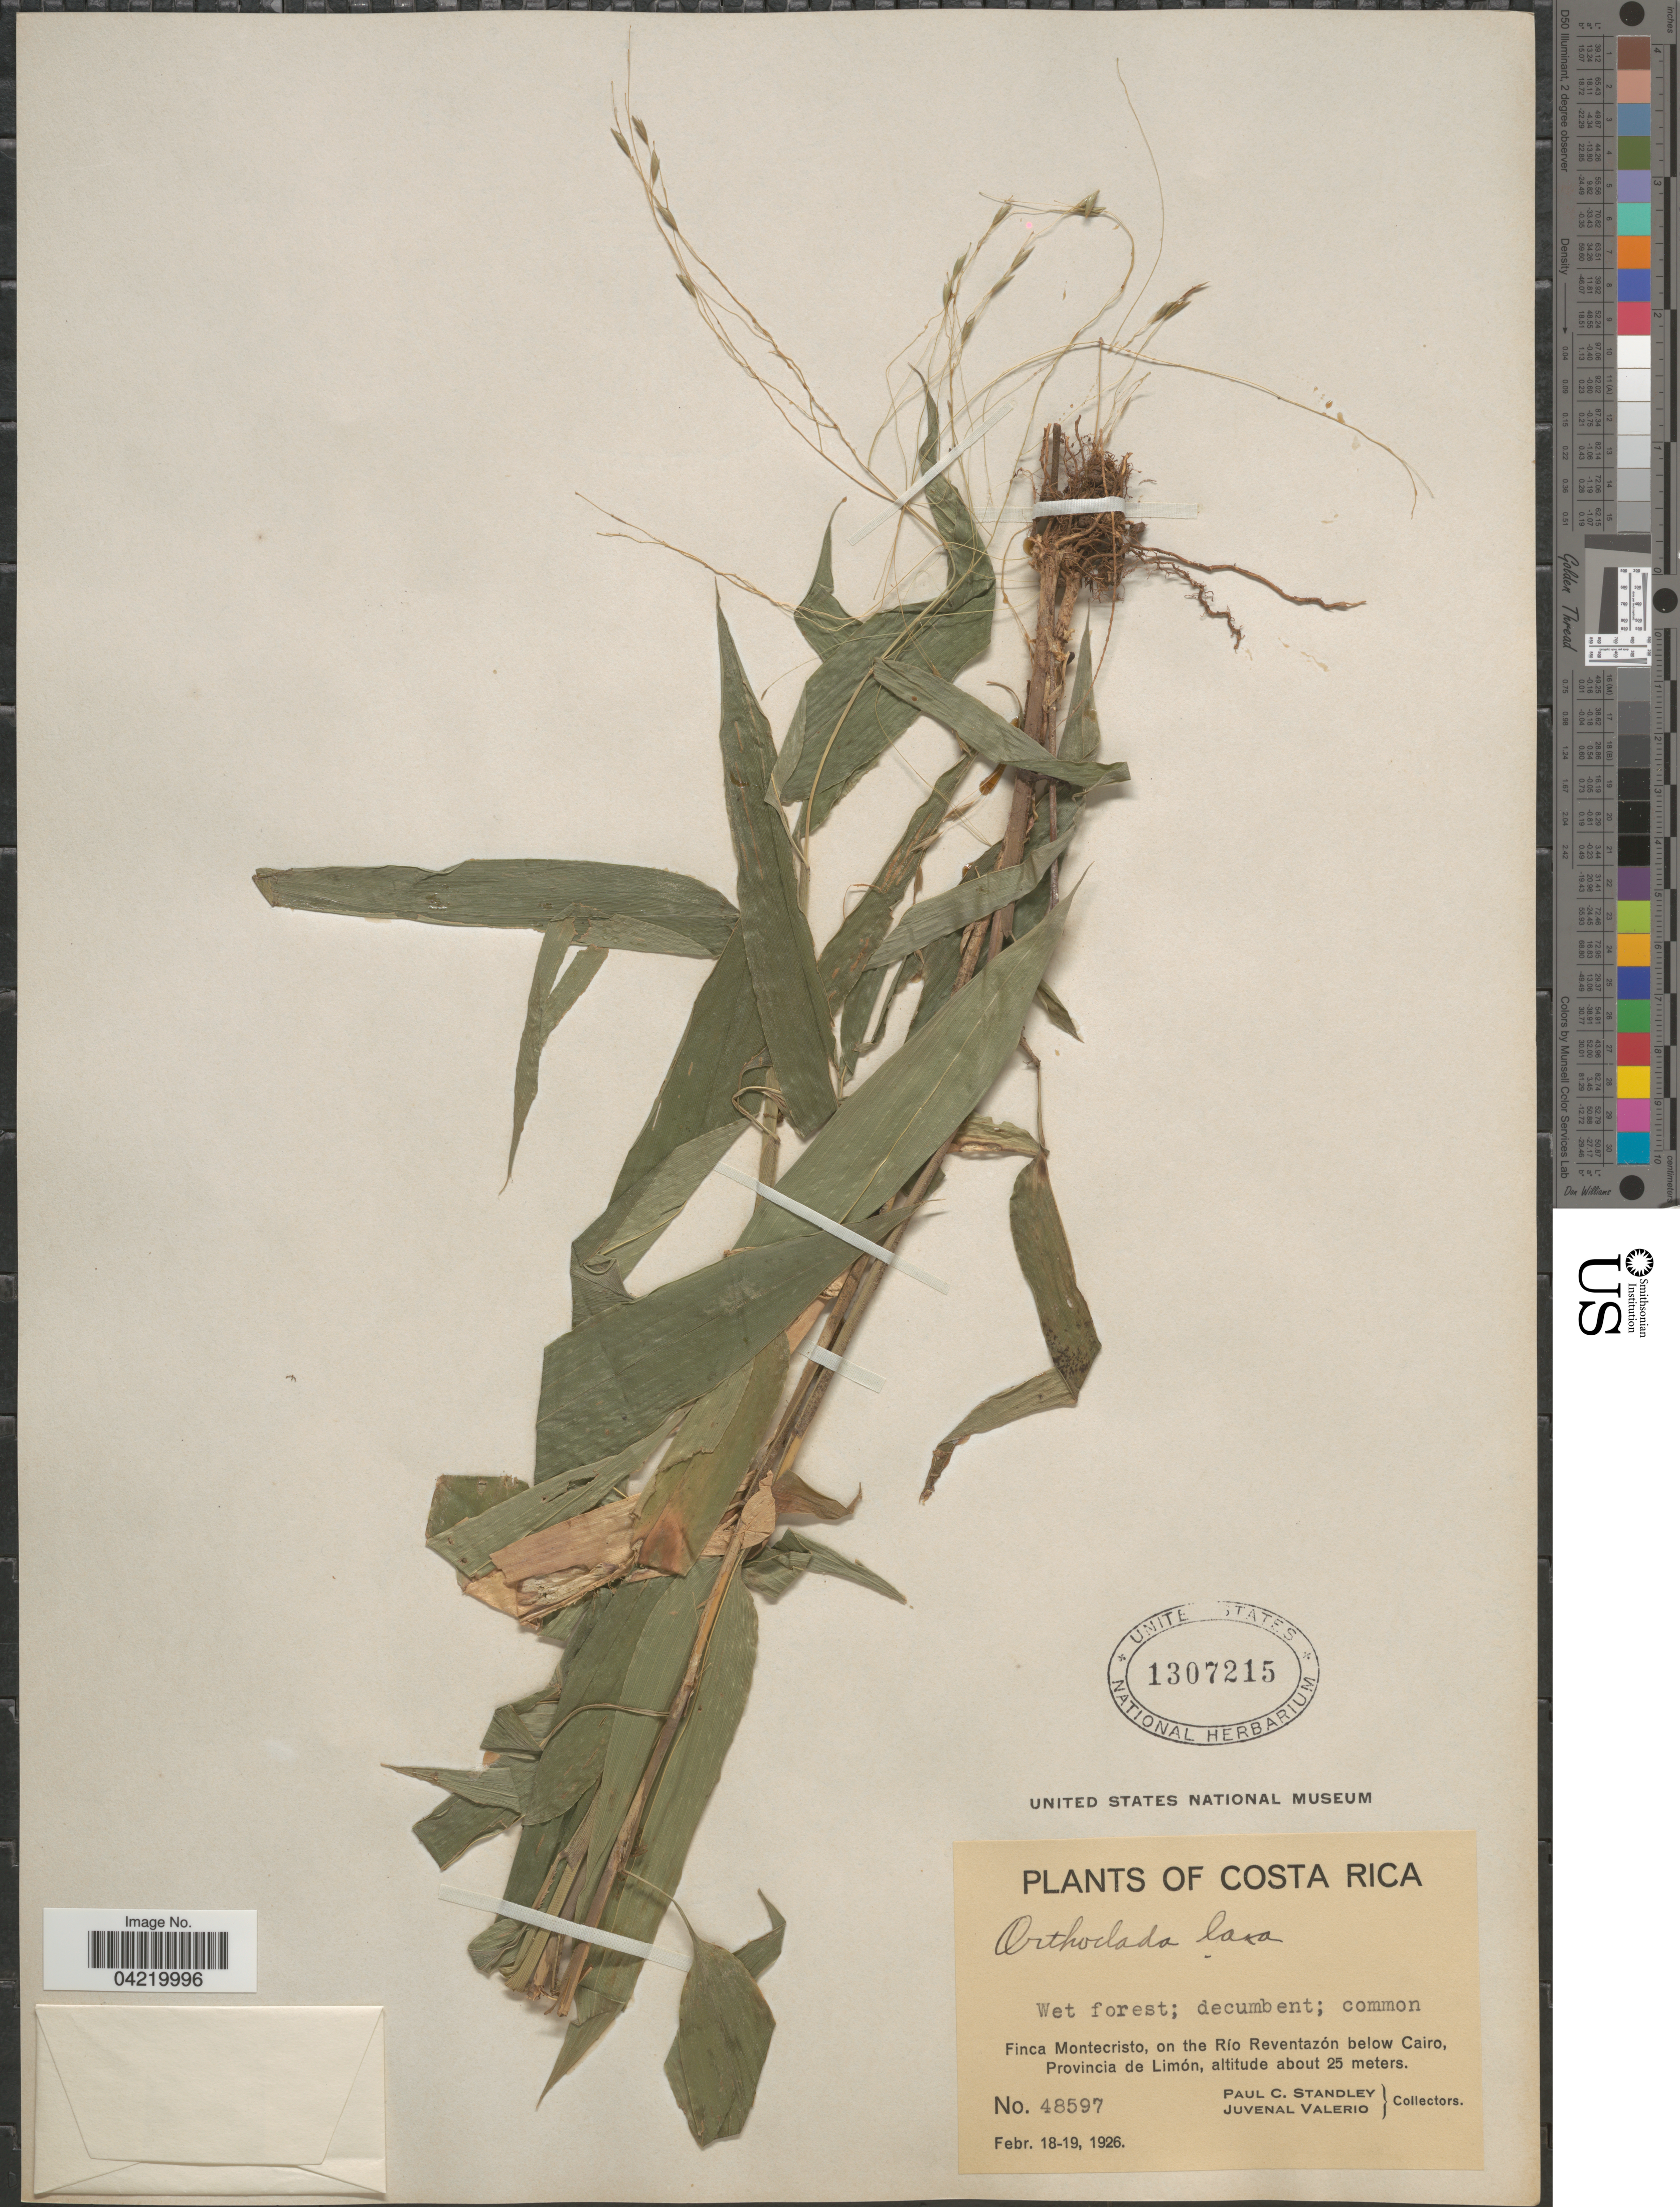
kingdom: Plantae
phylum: Tracheophyta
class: Liliopsida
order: Poales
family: Poaceae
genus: Orthoclada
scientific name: Orthoclada laxa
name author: P. Beauv.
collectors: P. C. Standley & J. Valerio R.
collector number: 48597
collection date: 1926-02-18/1926-02-19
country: Costa Rica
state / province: Limón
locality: Wet forest. Finca Montecristo, on the Rïo Reventazón below Cairo.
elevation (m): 25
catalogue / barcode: US 1307215